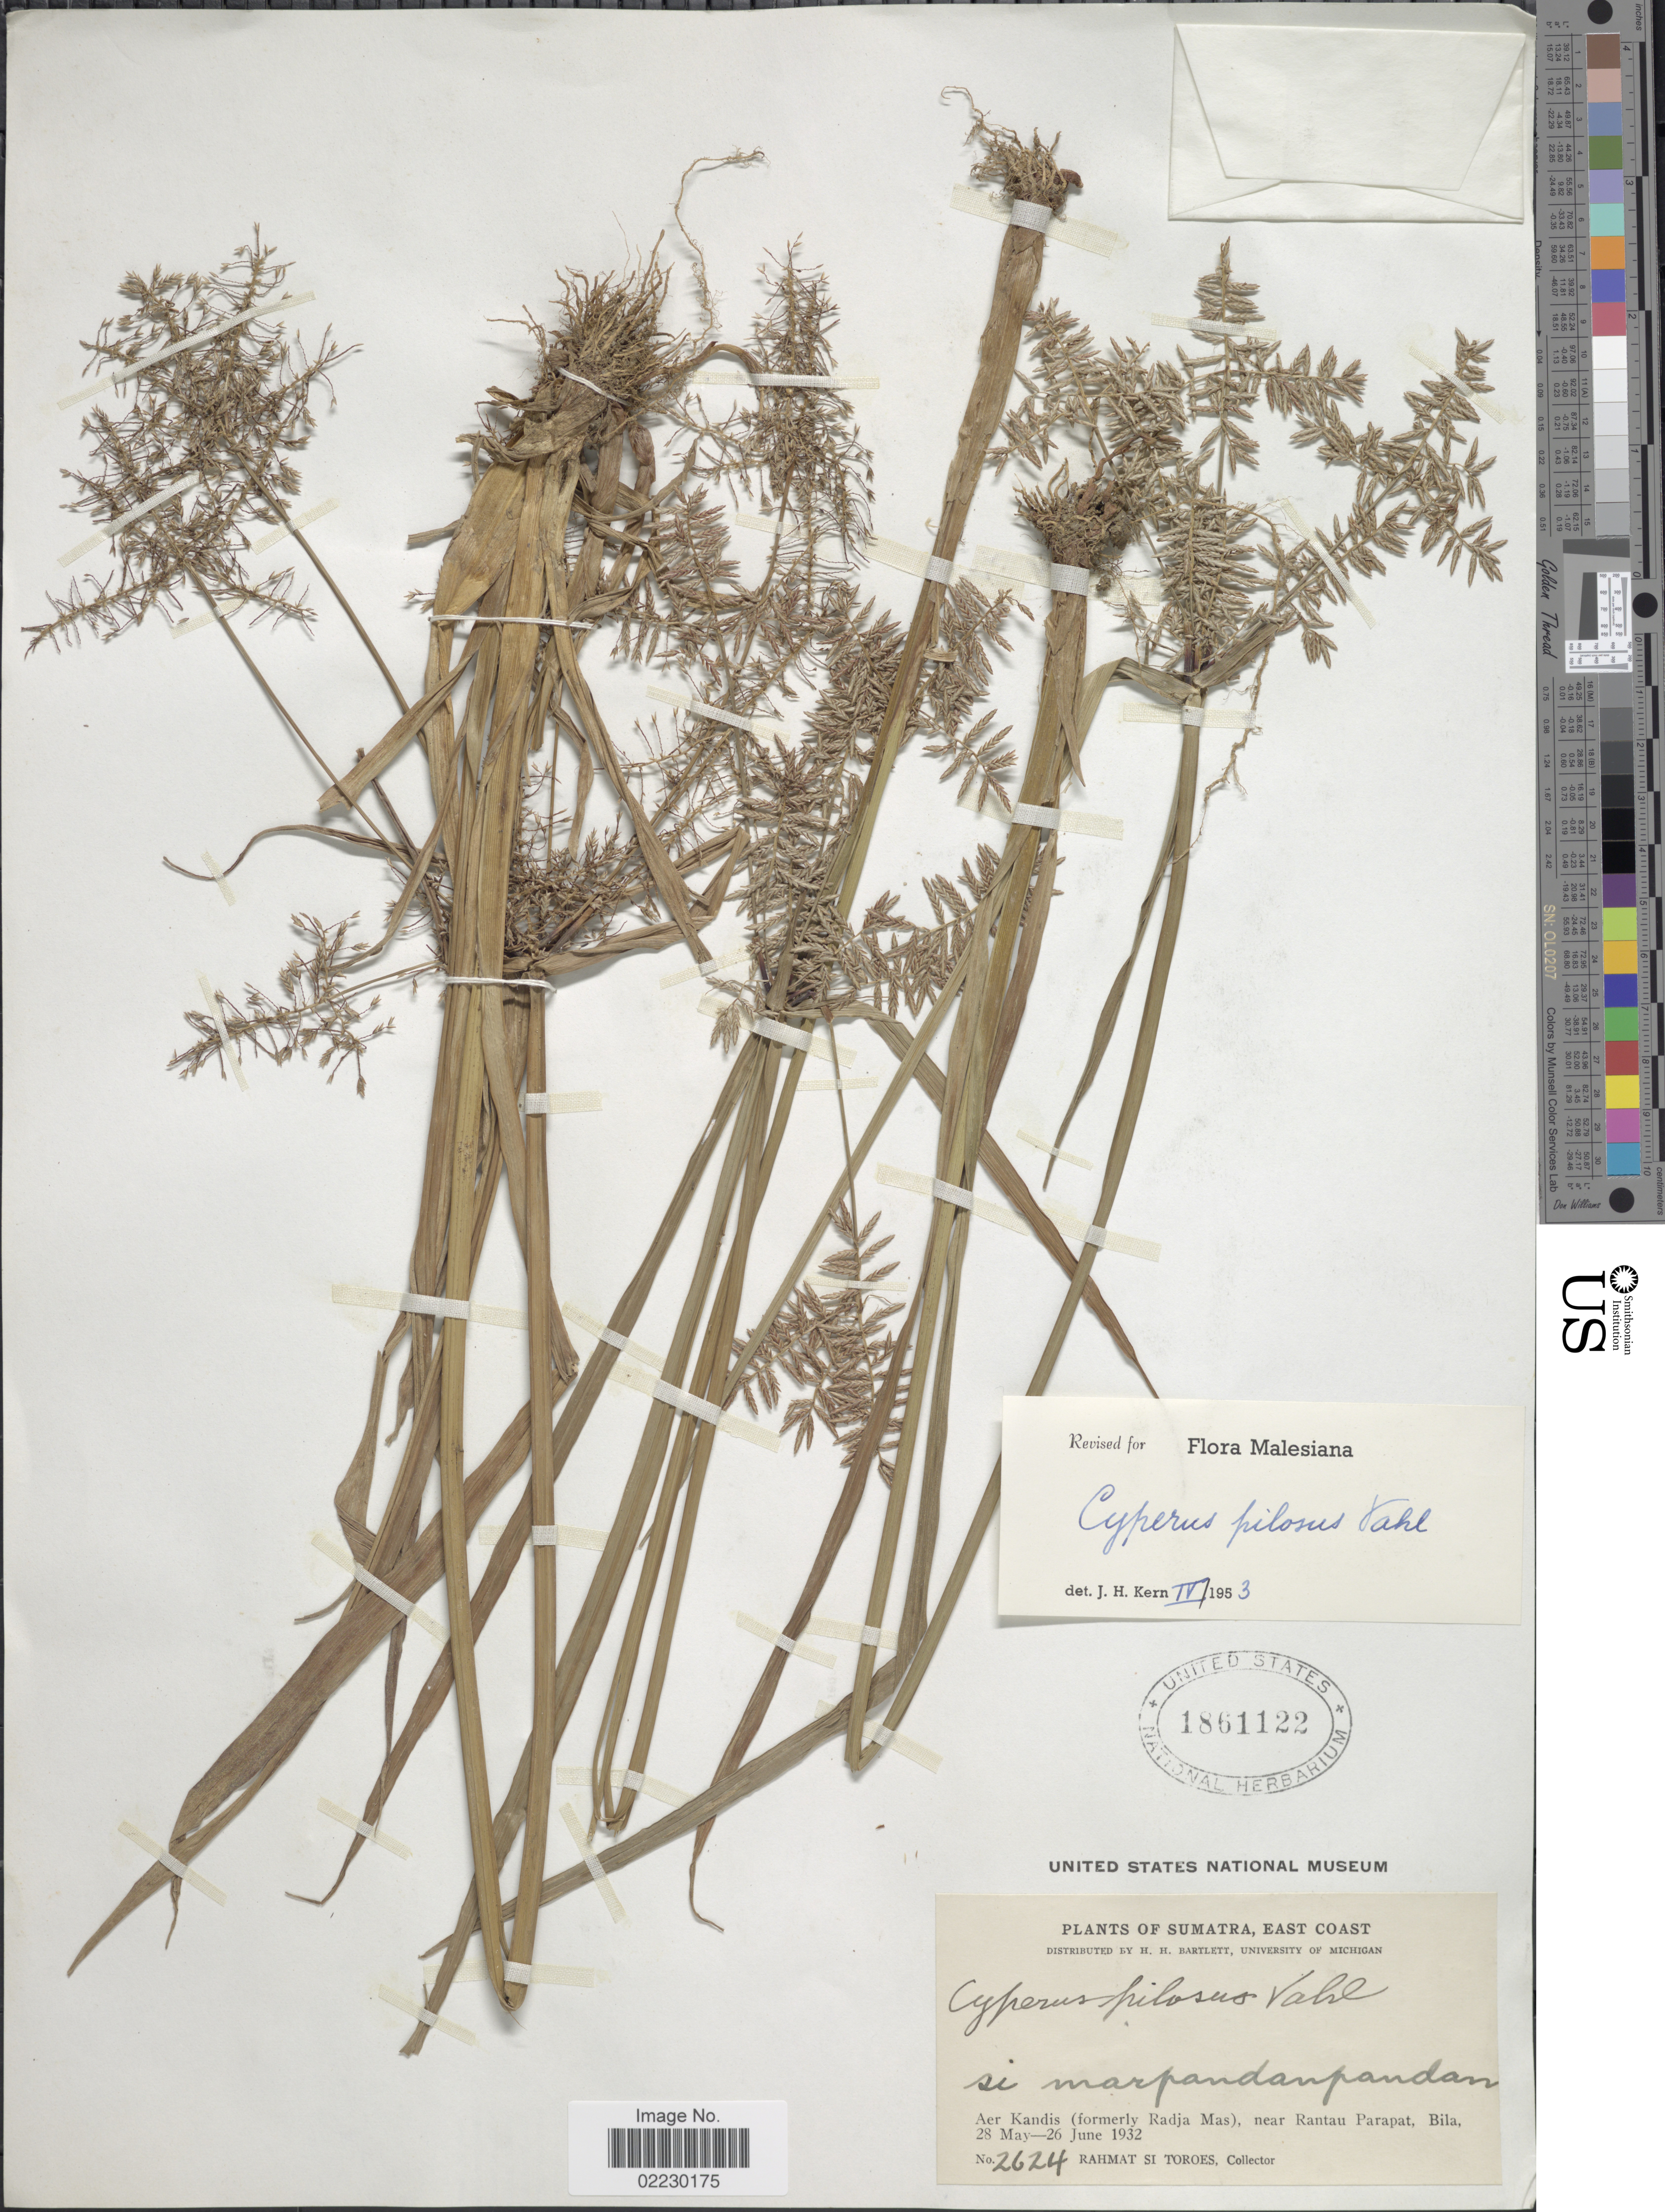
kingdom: Plantae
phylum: Tracheophyta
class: Liliopsida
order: Poales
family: Cyperaceae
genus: Cyperus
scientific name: Cyperus pilosus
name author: Vahl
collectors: Rahmat Si Boeea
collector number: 2624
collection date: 1932-05-28/1932-06-26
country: Indonesia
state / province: Sumatra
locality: East Coast, Aer Kandis (formerly Radja Mas), near Rantau Parapat, Bila, si marpandanpandan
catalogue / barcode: US 1861122